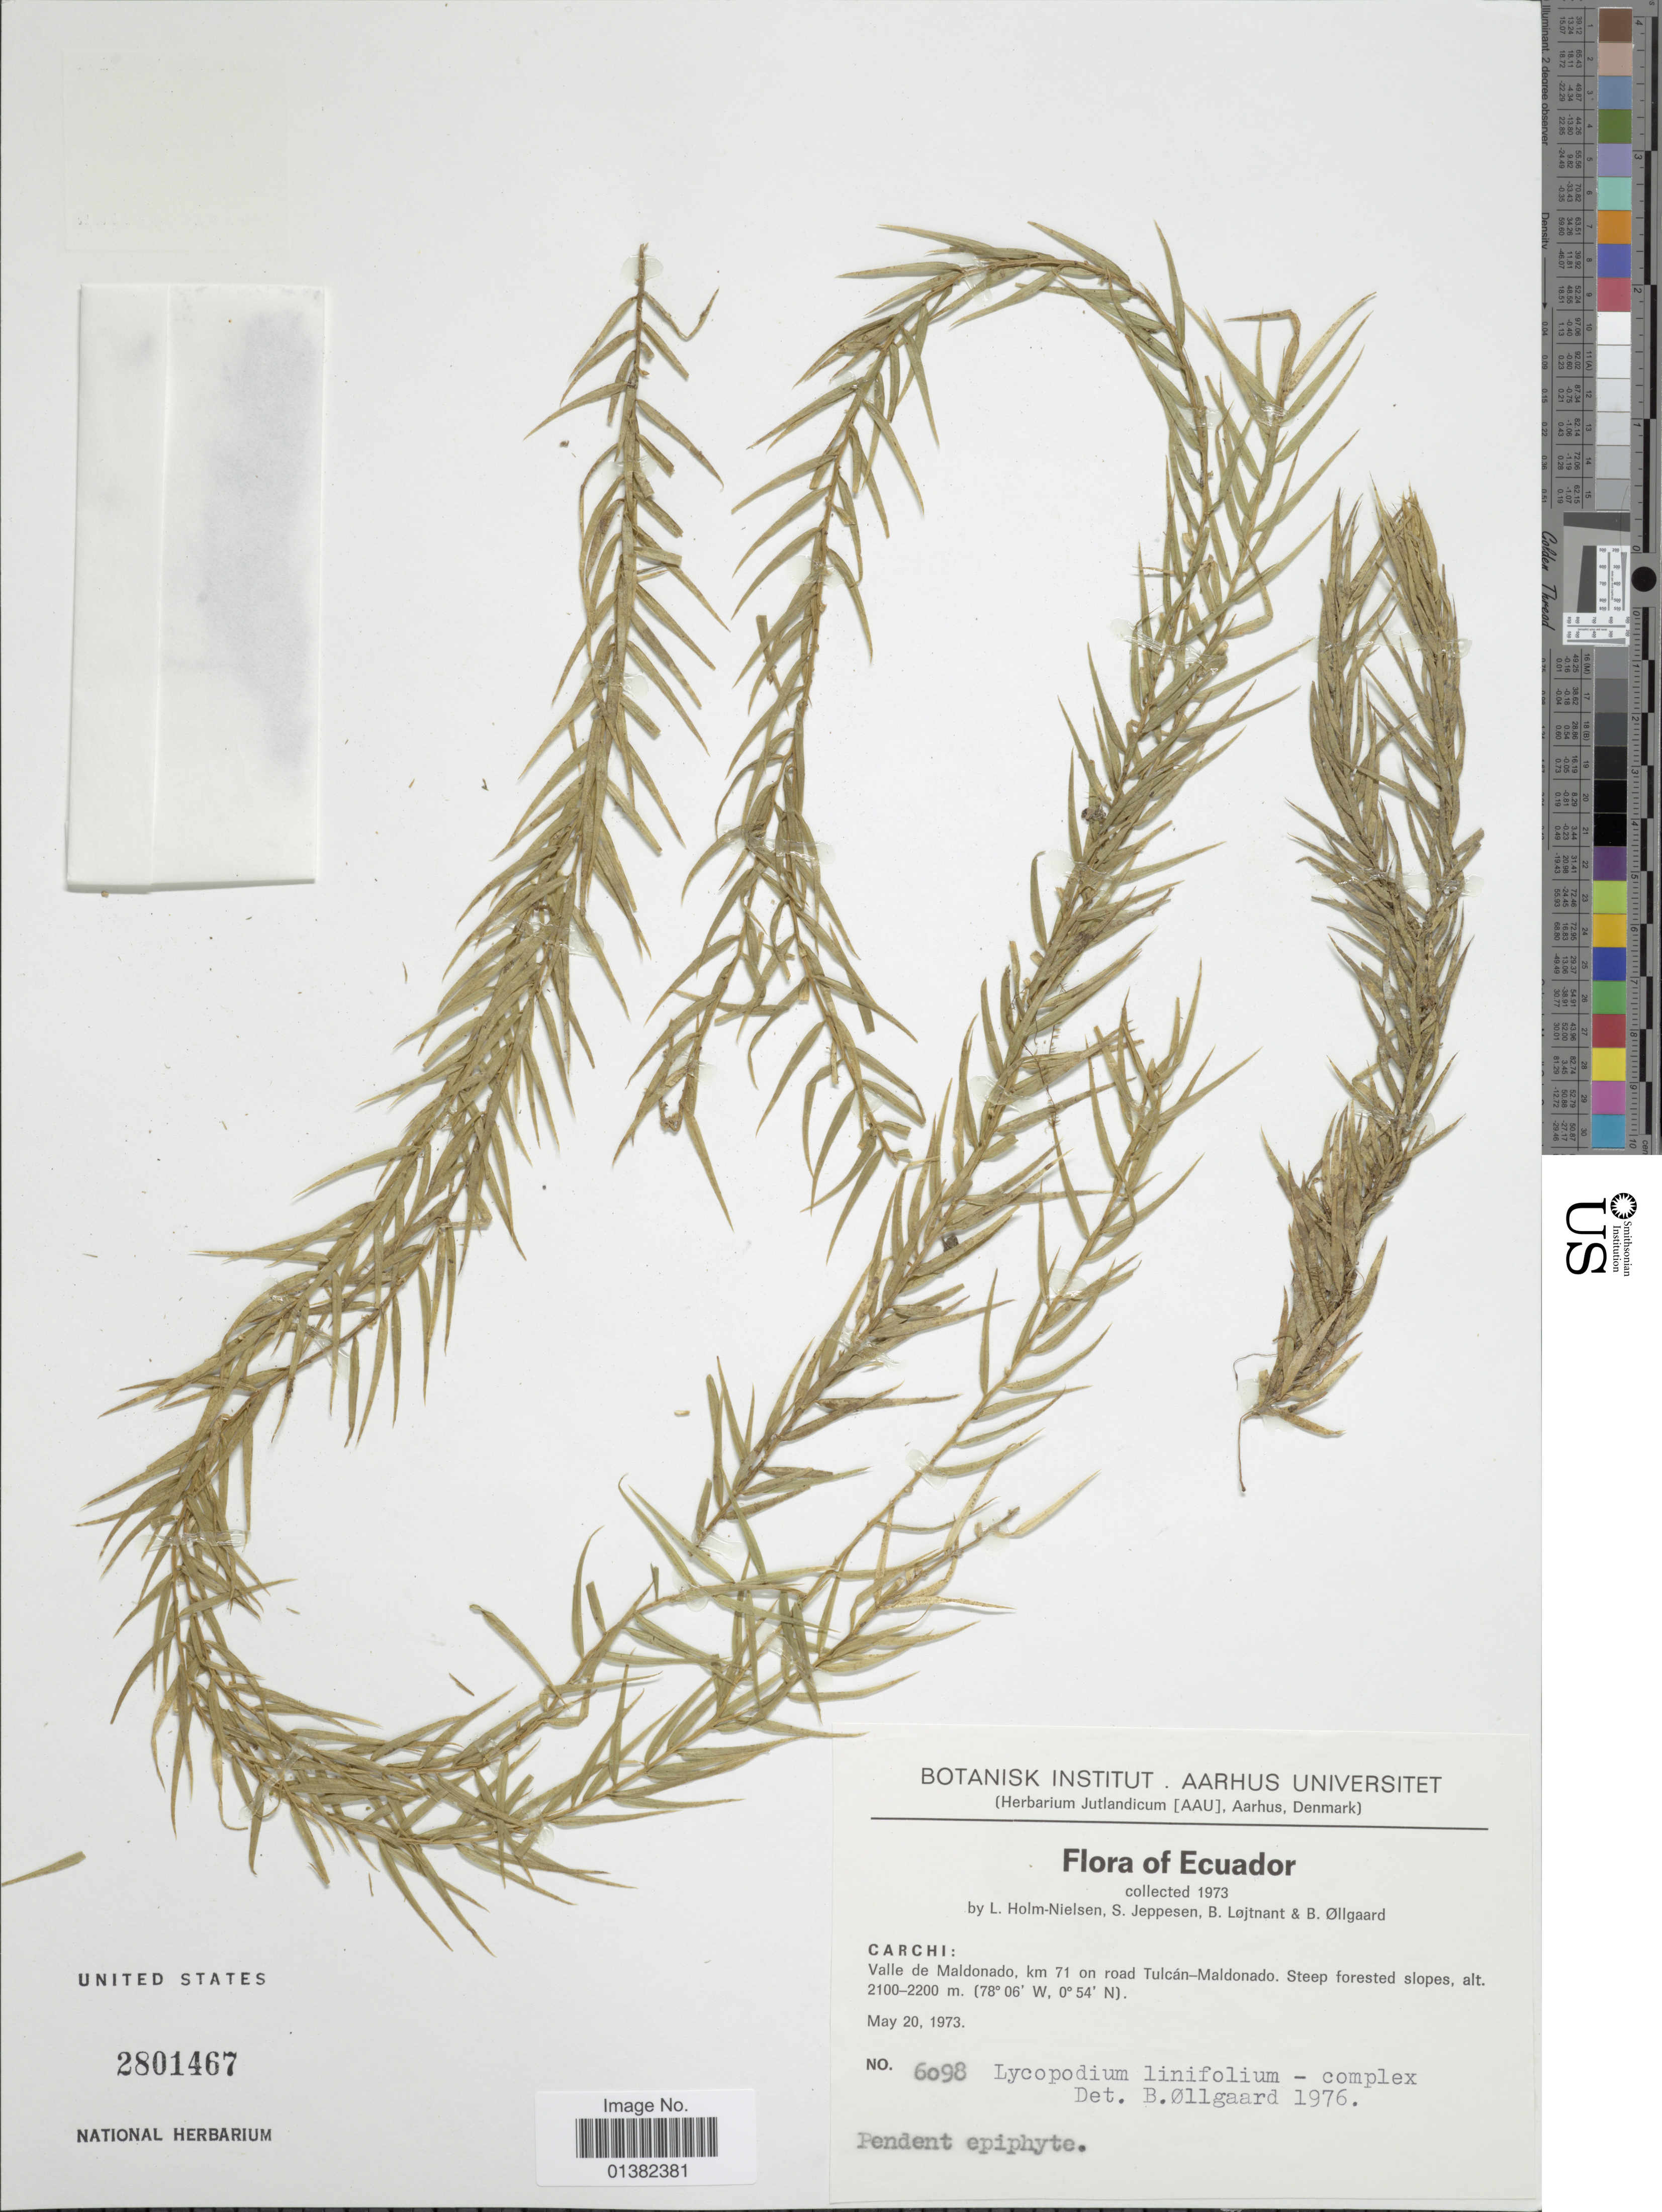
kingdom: Plantae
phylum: Tracheophyta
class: Lycopodiopsida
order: Lycopodiales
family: Lycopodiaceae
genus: Phlegmariurus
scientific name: Phlegmariurus linifolius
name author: (L.) B. Øllg.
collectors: L. B. Holm-Nielsen, S. Jeppesen, B. Löjtnant & B. Øllgaard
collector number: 6098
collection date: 1973-05-20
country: Ecuador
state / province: Carchi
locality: Valle de Maldonado, km 71 on road Tulcán - Maldonado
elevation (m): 2100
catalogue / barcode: US 2801467